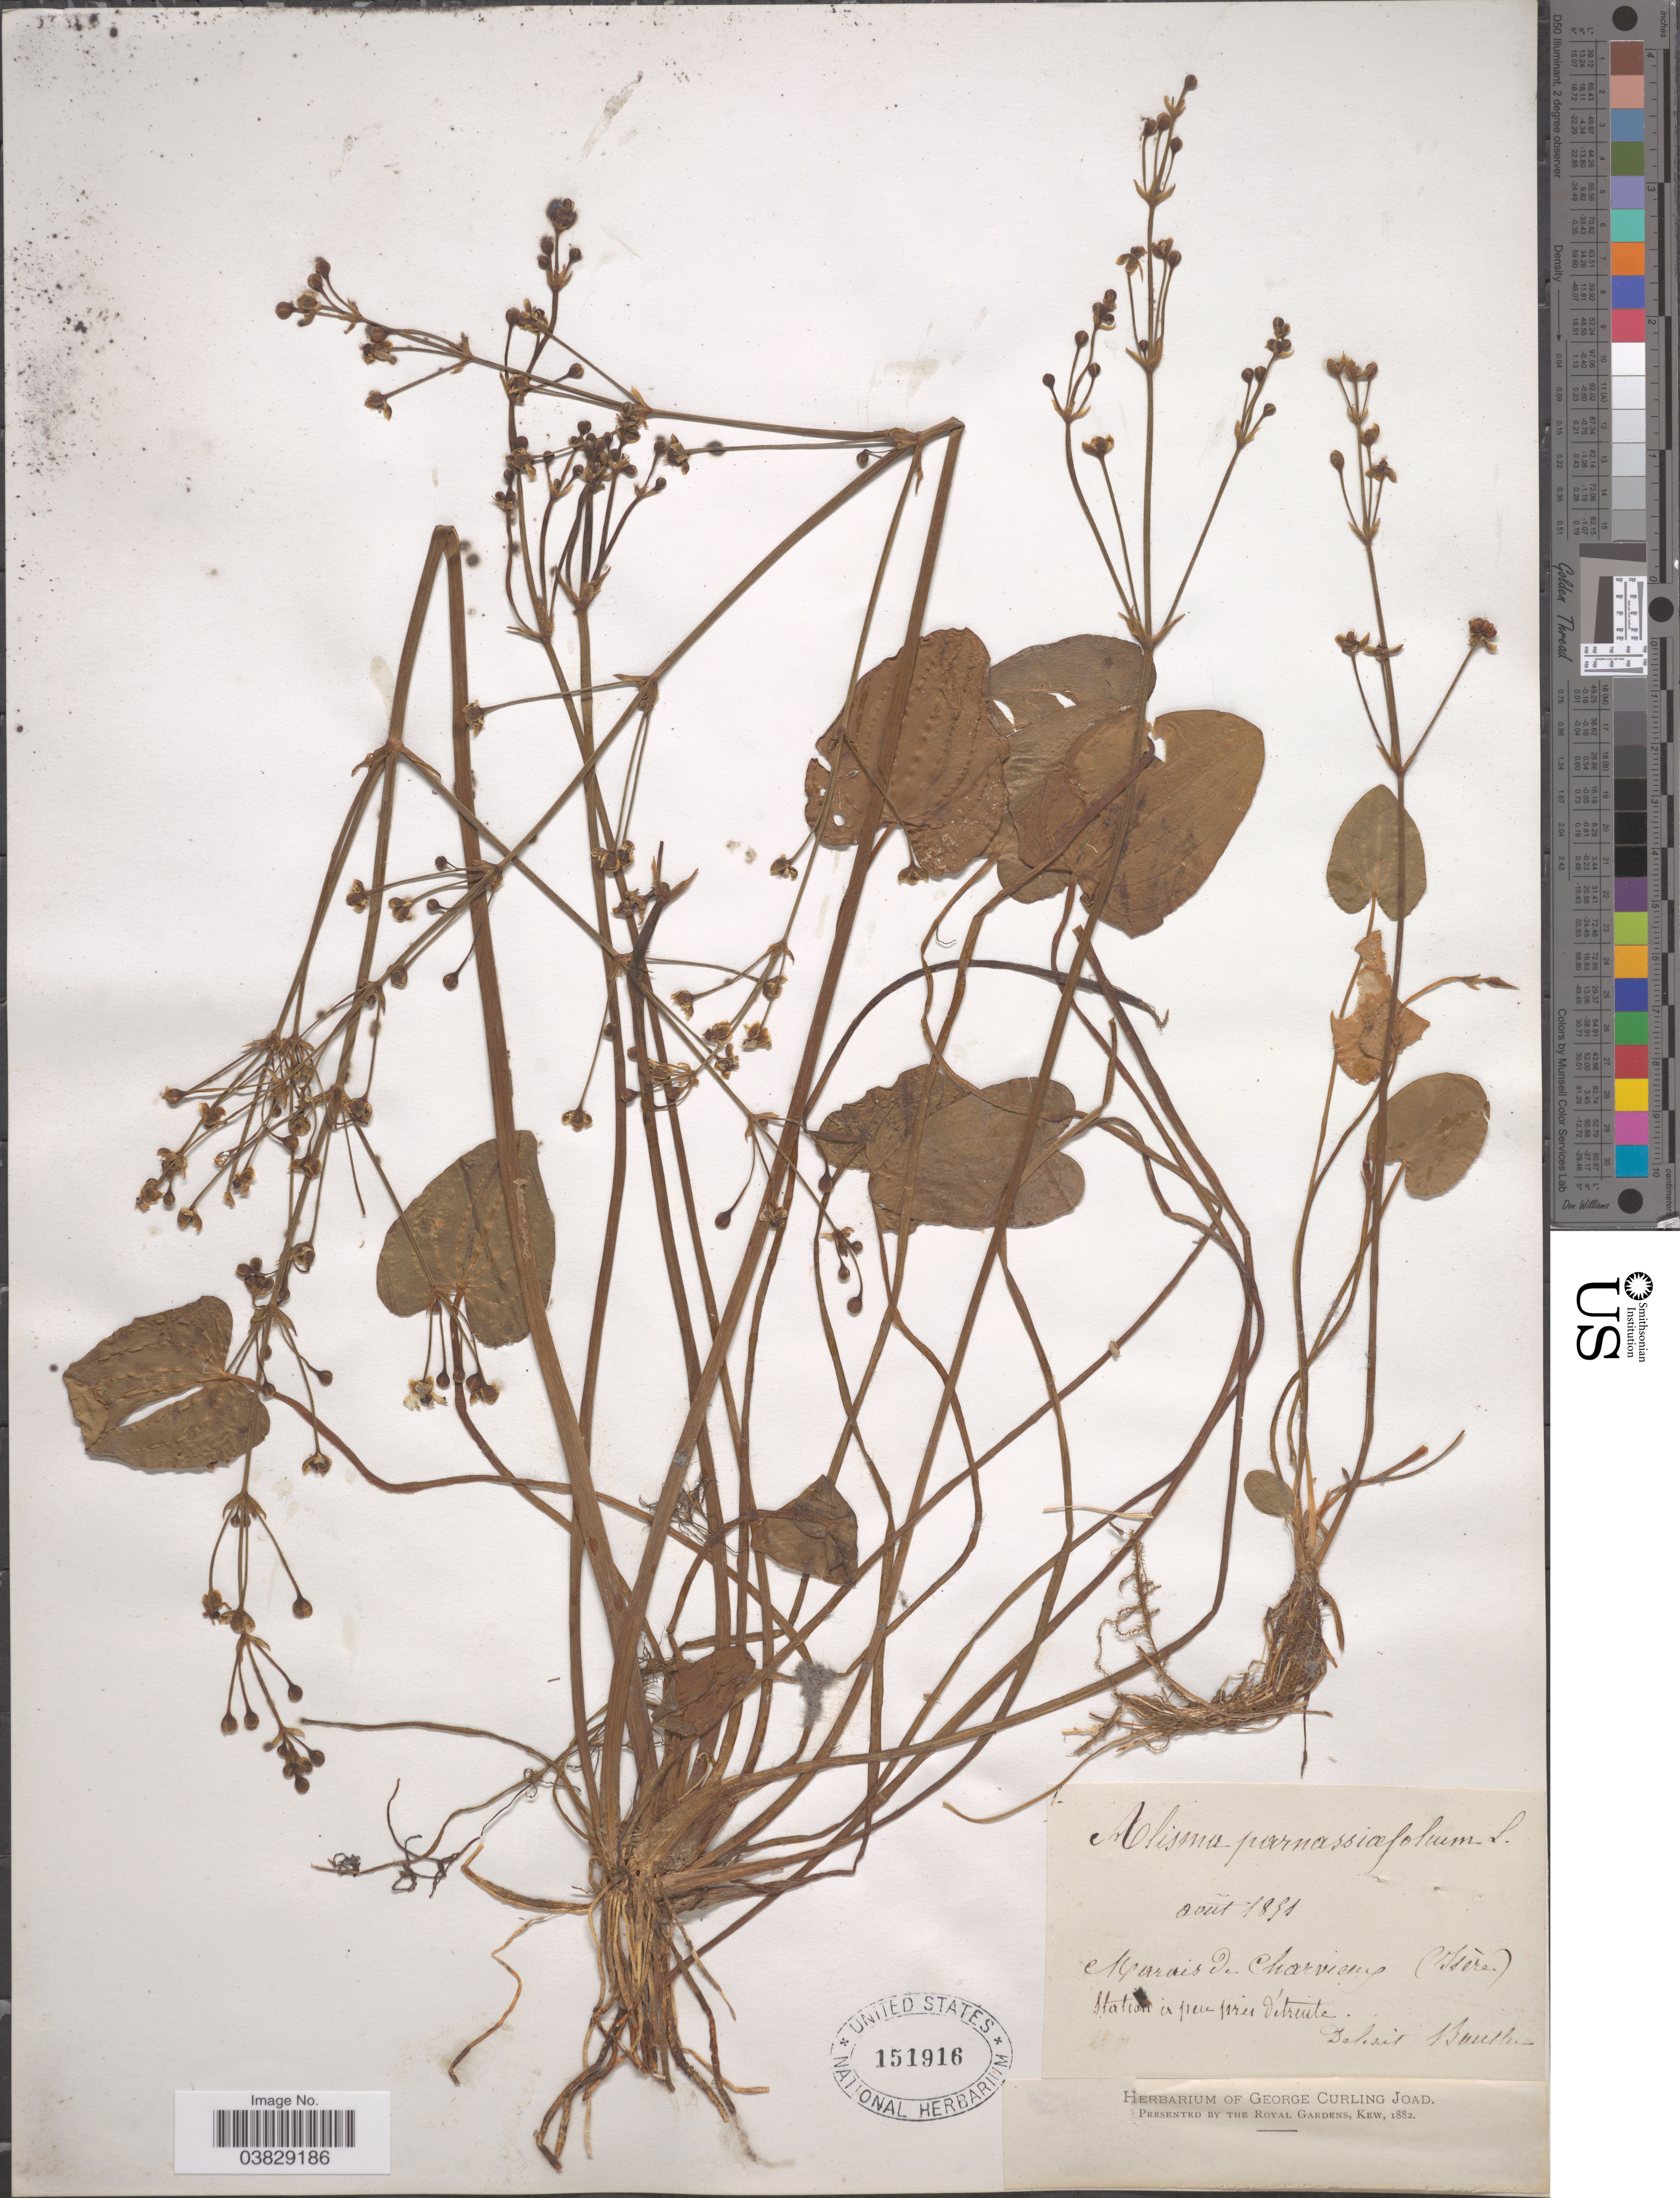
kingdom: Plantae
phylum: Tracheophyta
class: Liliopsida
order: Alismatales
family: Alismataceae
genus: Caldesia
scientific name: Caldesia parnassifolia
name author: (L.) Parl.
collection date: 1891-08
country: France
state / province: Auvergne-Rhône-Alpes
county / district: Isère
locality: Marais de Charving (Isère). Station in bei près d'etruite. [interpreted]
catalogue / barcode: US 151916